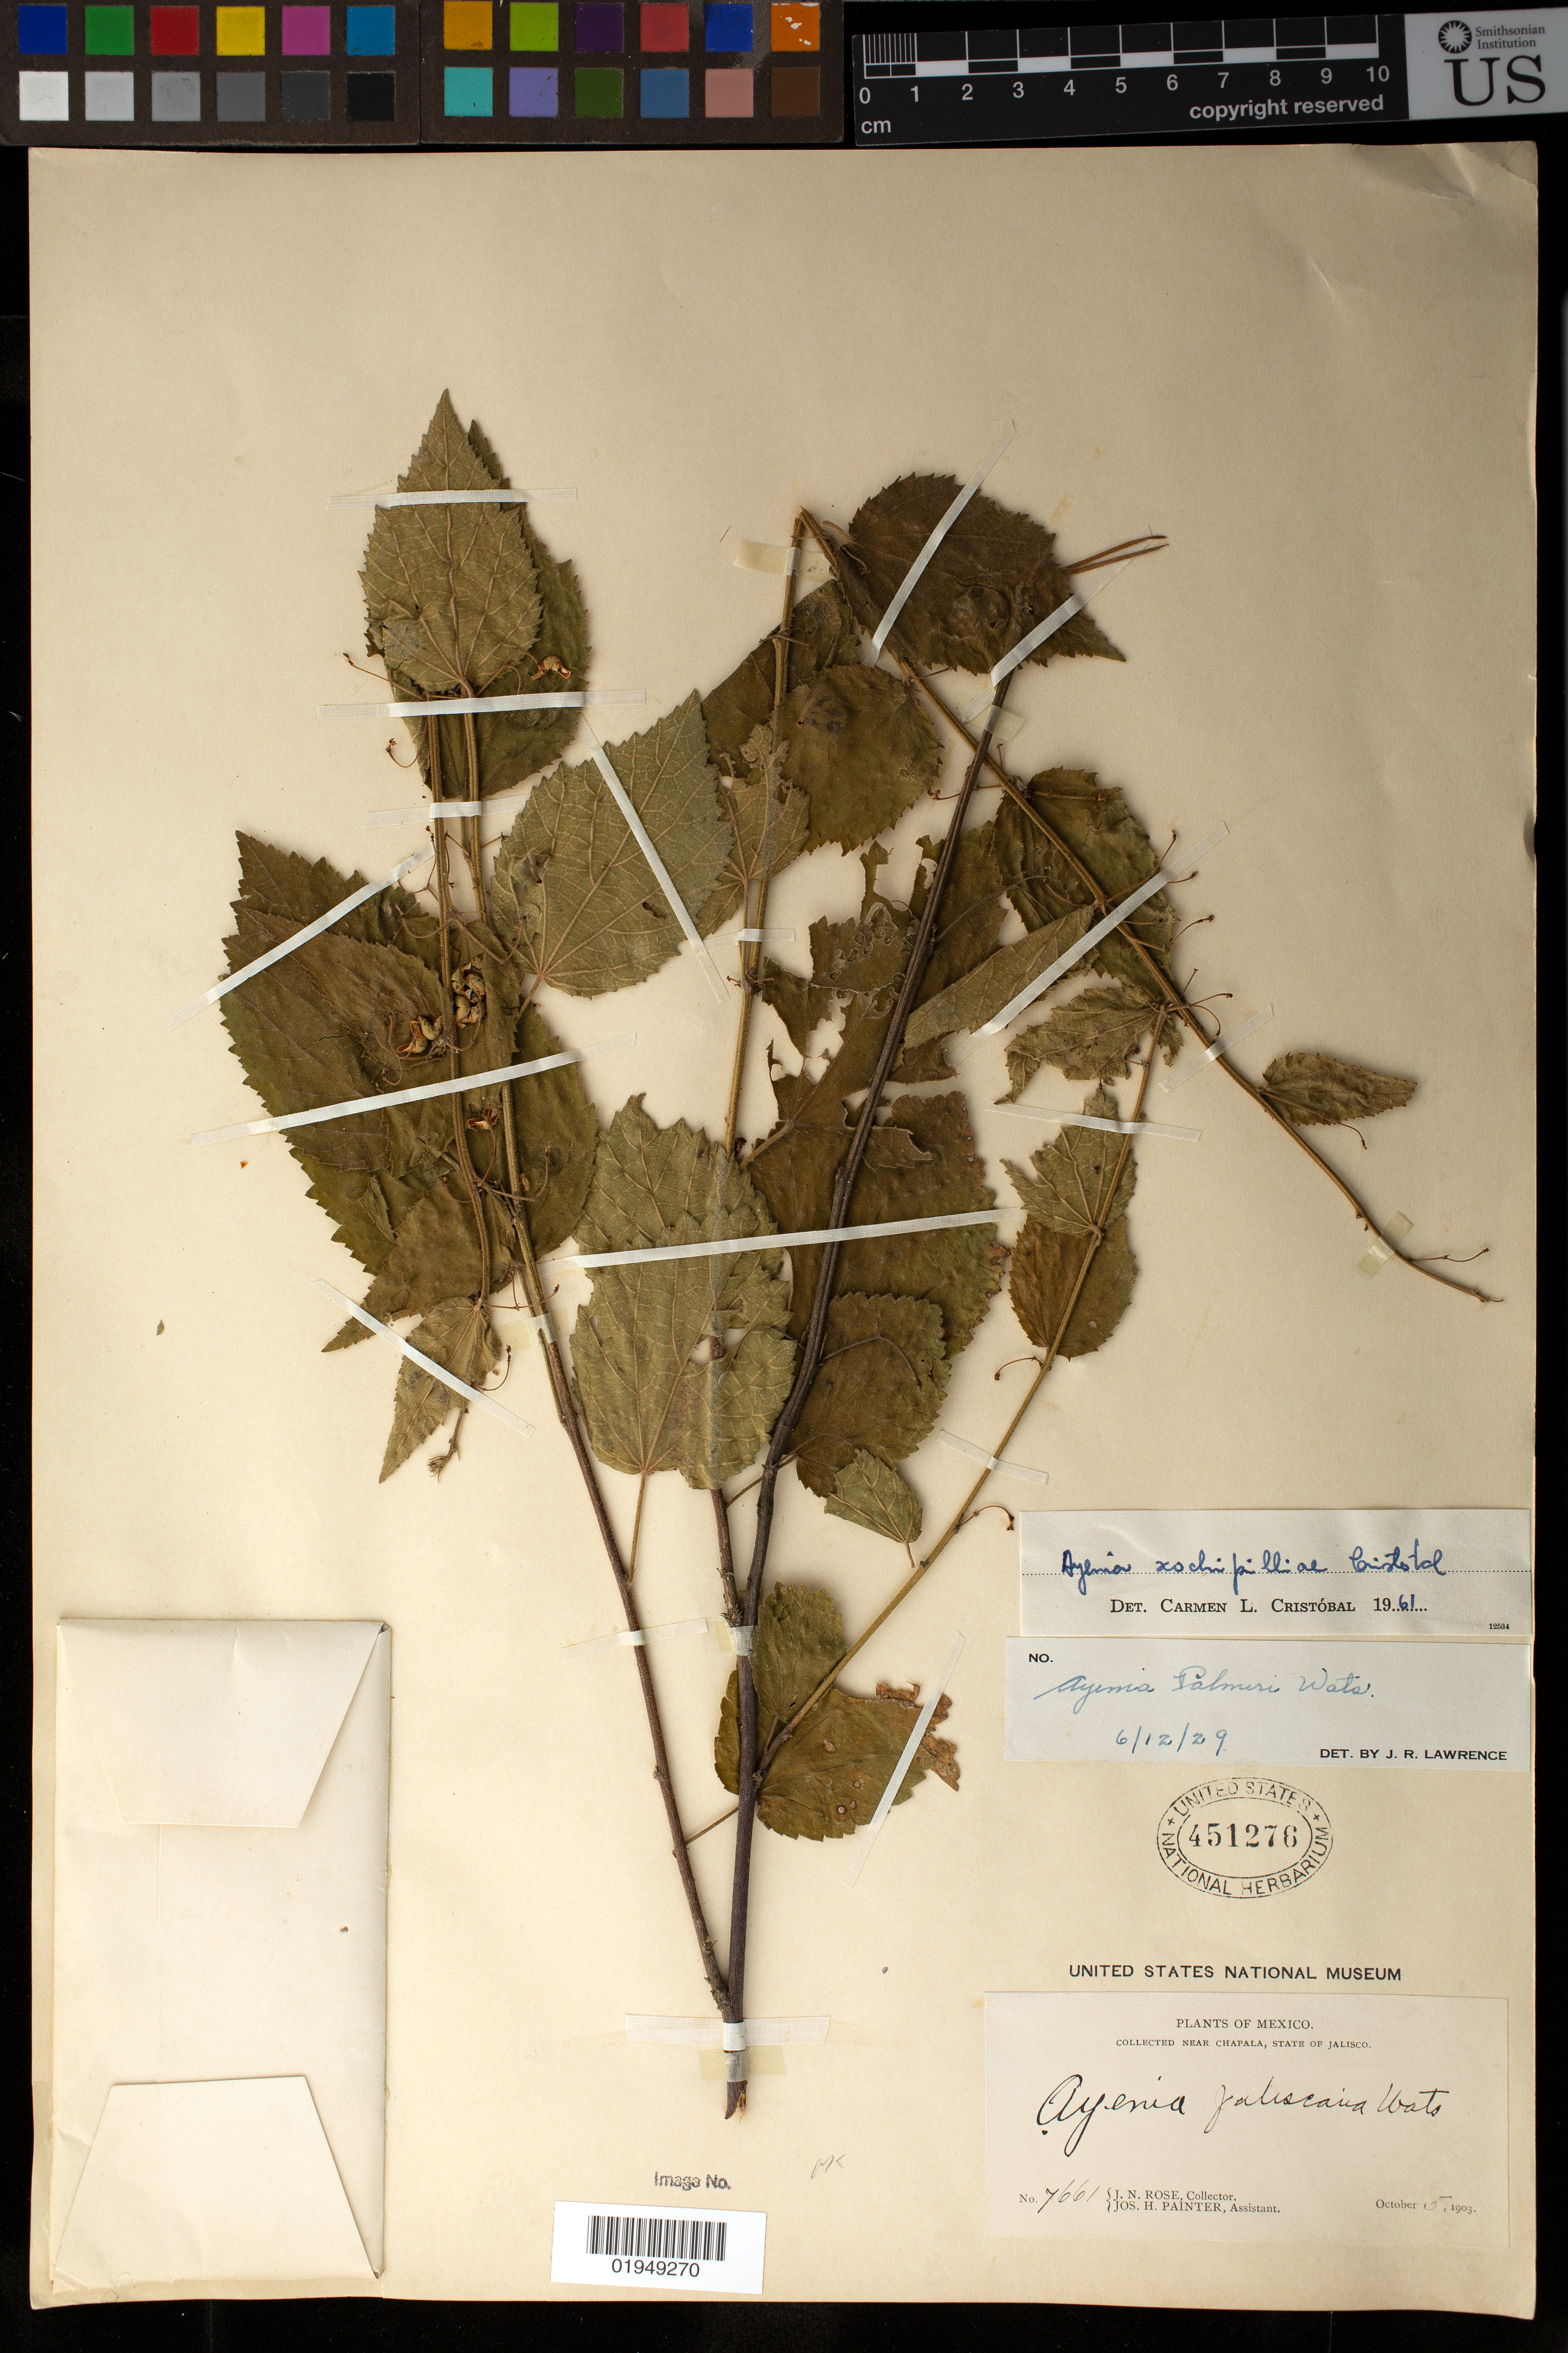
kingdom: Plantae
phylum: Tracheophyta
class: Magnoliopsida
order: Malvales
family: Malvaceae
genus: Ayenia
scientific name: Ayenia xochipilliae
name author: Cristóbal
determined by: (CTES) Instituto de Botanica del Nordeste - Facultad de Ciencias Agrarias - Herbario "Dra. Carmen L. Cristobal" (ARGENTINA)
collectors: J. N. Rose & J. H. Painter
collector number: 7661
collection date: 1903-10-15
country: Mexico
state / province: Jalisco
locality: Near Chapala.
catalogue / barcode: US 451276